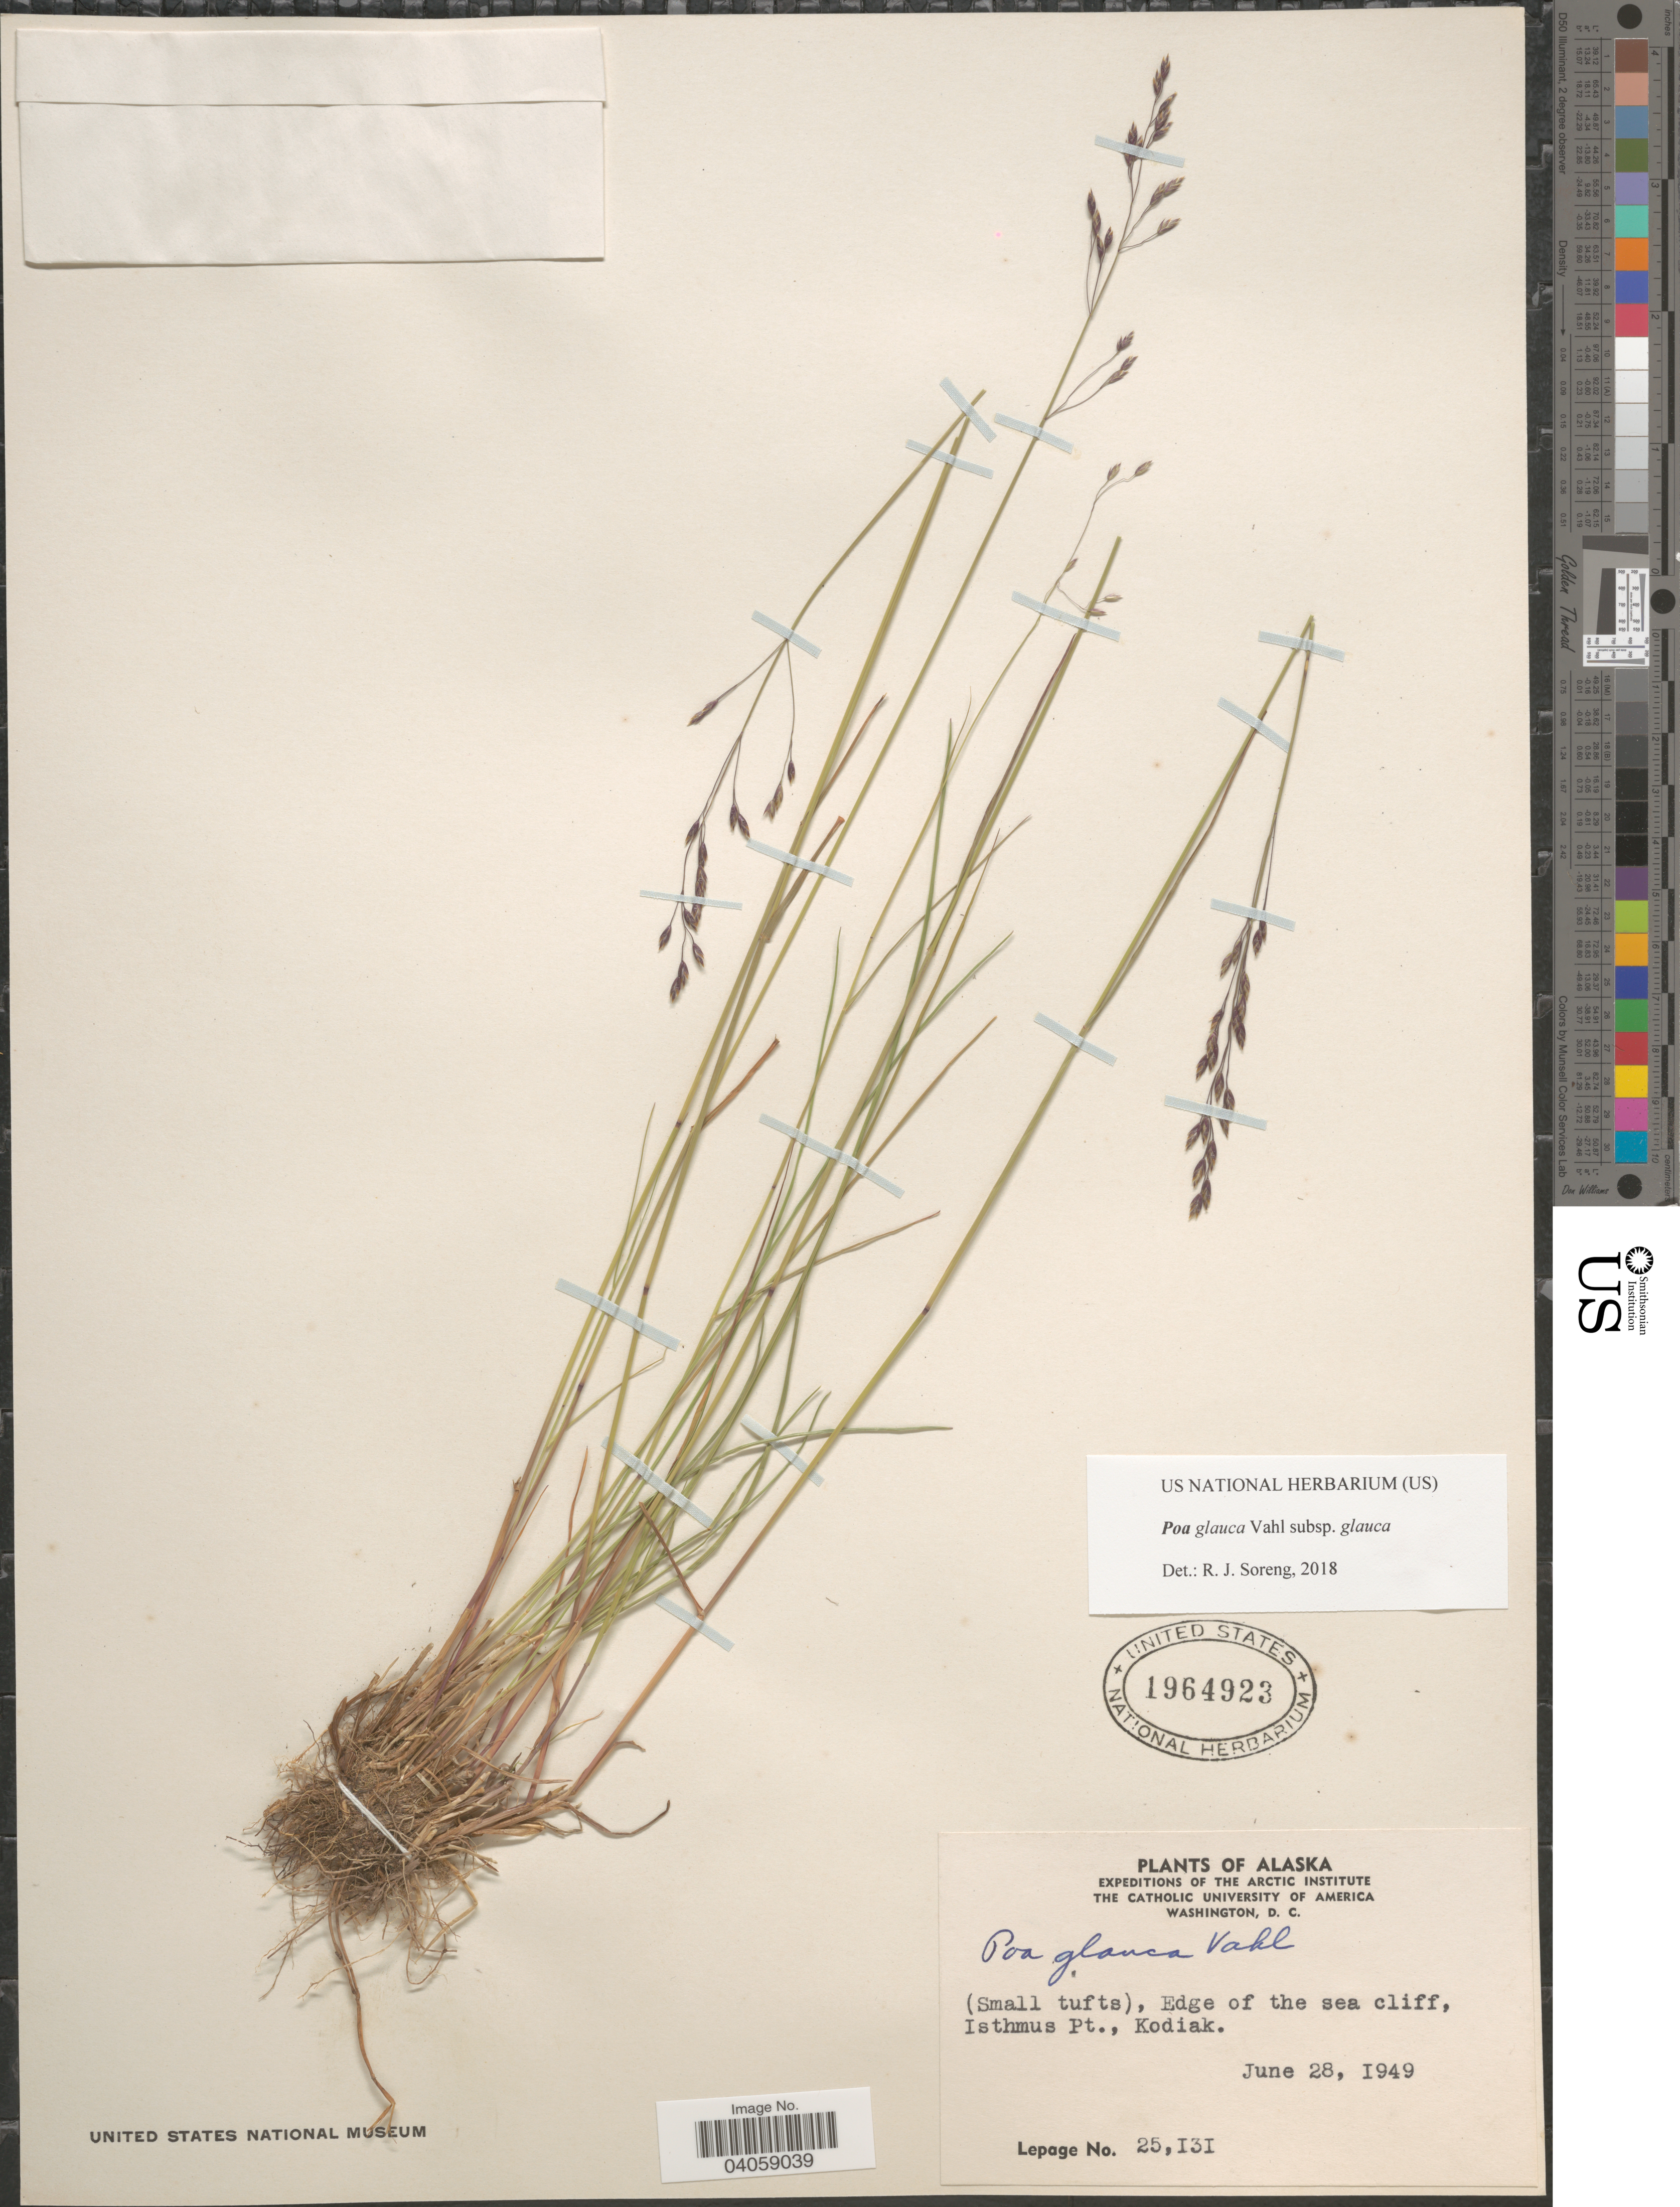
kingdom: Plantae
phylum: Tracheophyta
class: Liliopsida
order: Poales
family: Poaceae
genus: Poa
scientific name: Poa glauca subsp. glauca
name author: Vahl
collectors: -. LePage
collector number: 25131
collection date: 1949-06-28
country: United States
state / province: Alaska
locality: Edge of the sea cliff, Isthmus Pt., Kodiak.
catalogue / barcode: US 1964923